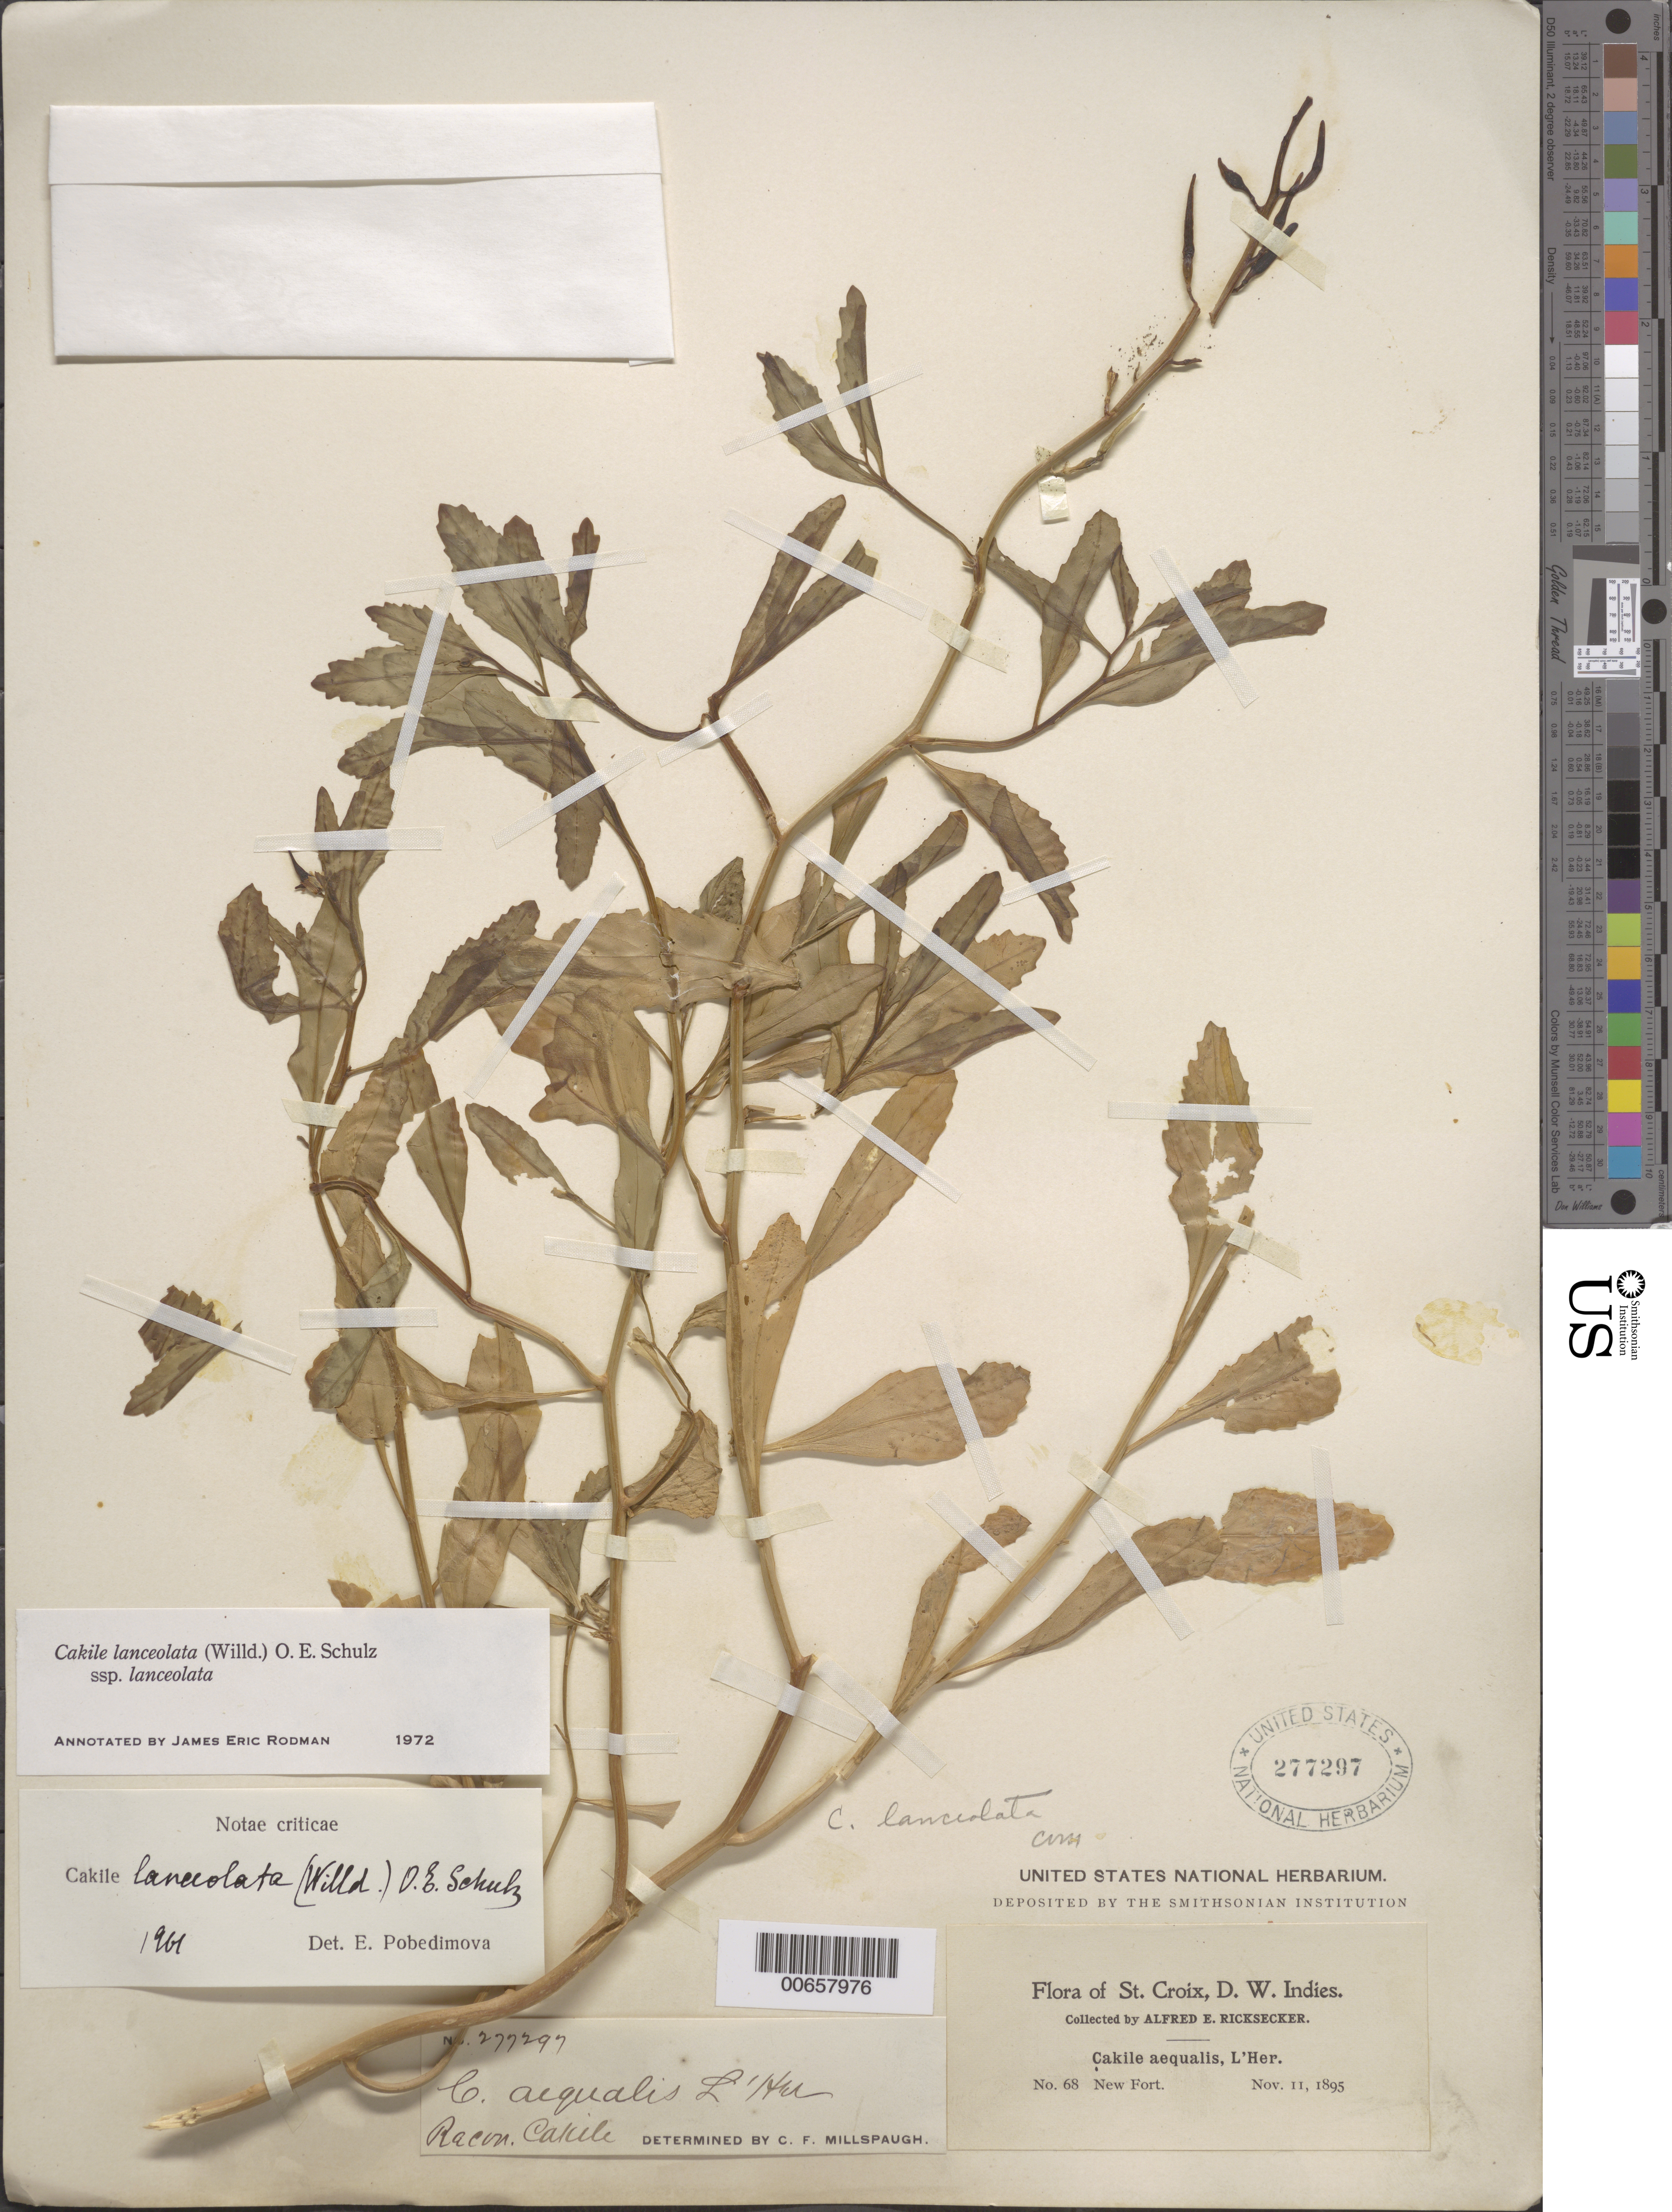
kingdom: Plantae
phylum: Tracheophyta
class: Magnoliopsida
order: Brassicales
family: Brassicaceae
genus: Cakile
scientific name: Cakile lanceolata subsp. lanceolata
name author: (Willd.) O.E. Schulz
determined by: Rodman, J. E.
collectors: A. E. Ricksecker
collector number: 68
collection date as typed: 11 Nov 1895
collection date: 1895-11-11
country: U.S. Virgin Islands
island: St. Croix Island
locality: New Fort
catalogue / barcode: US 277297